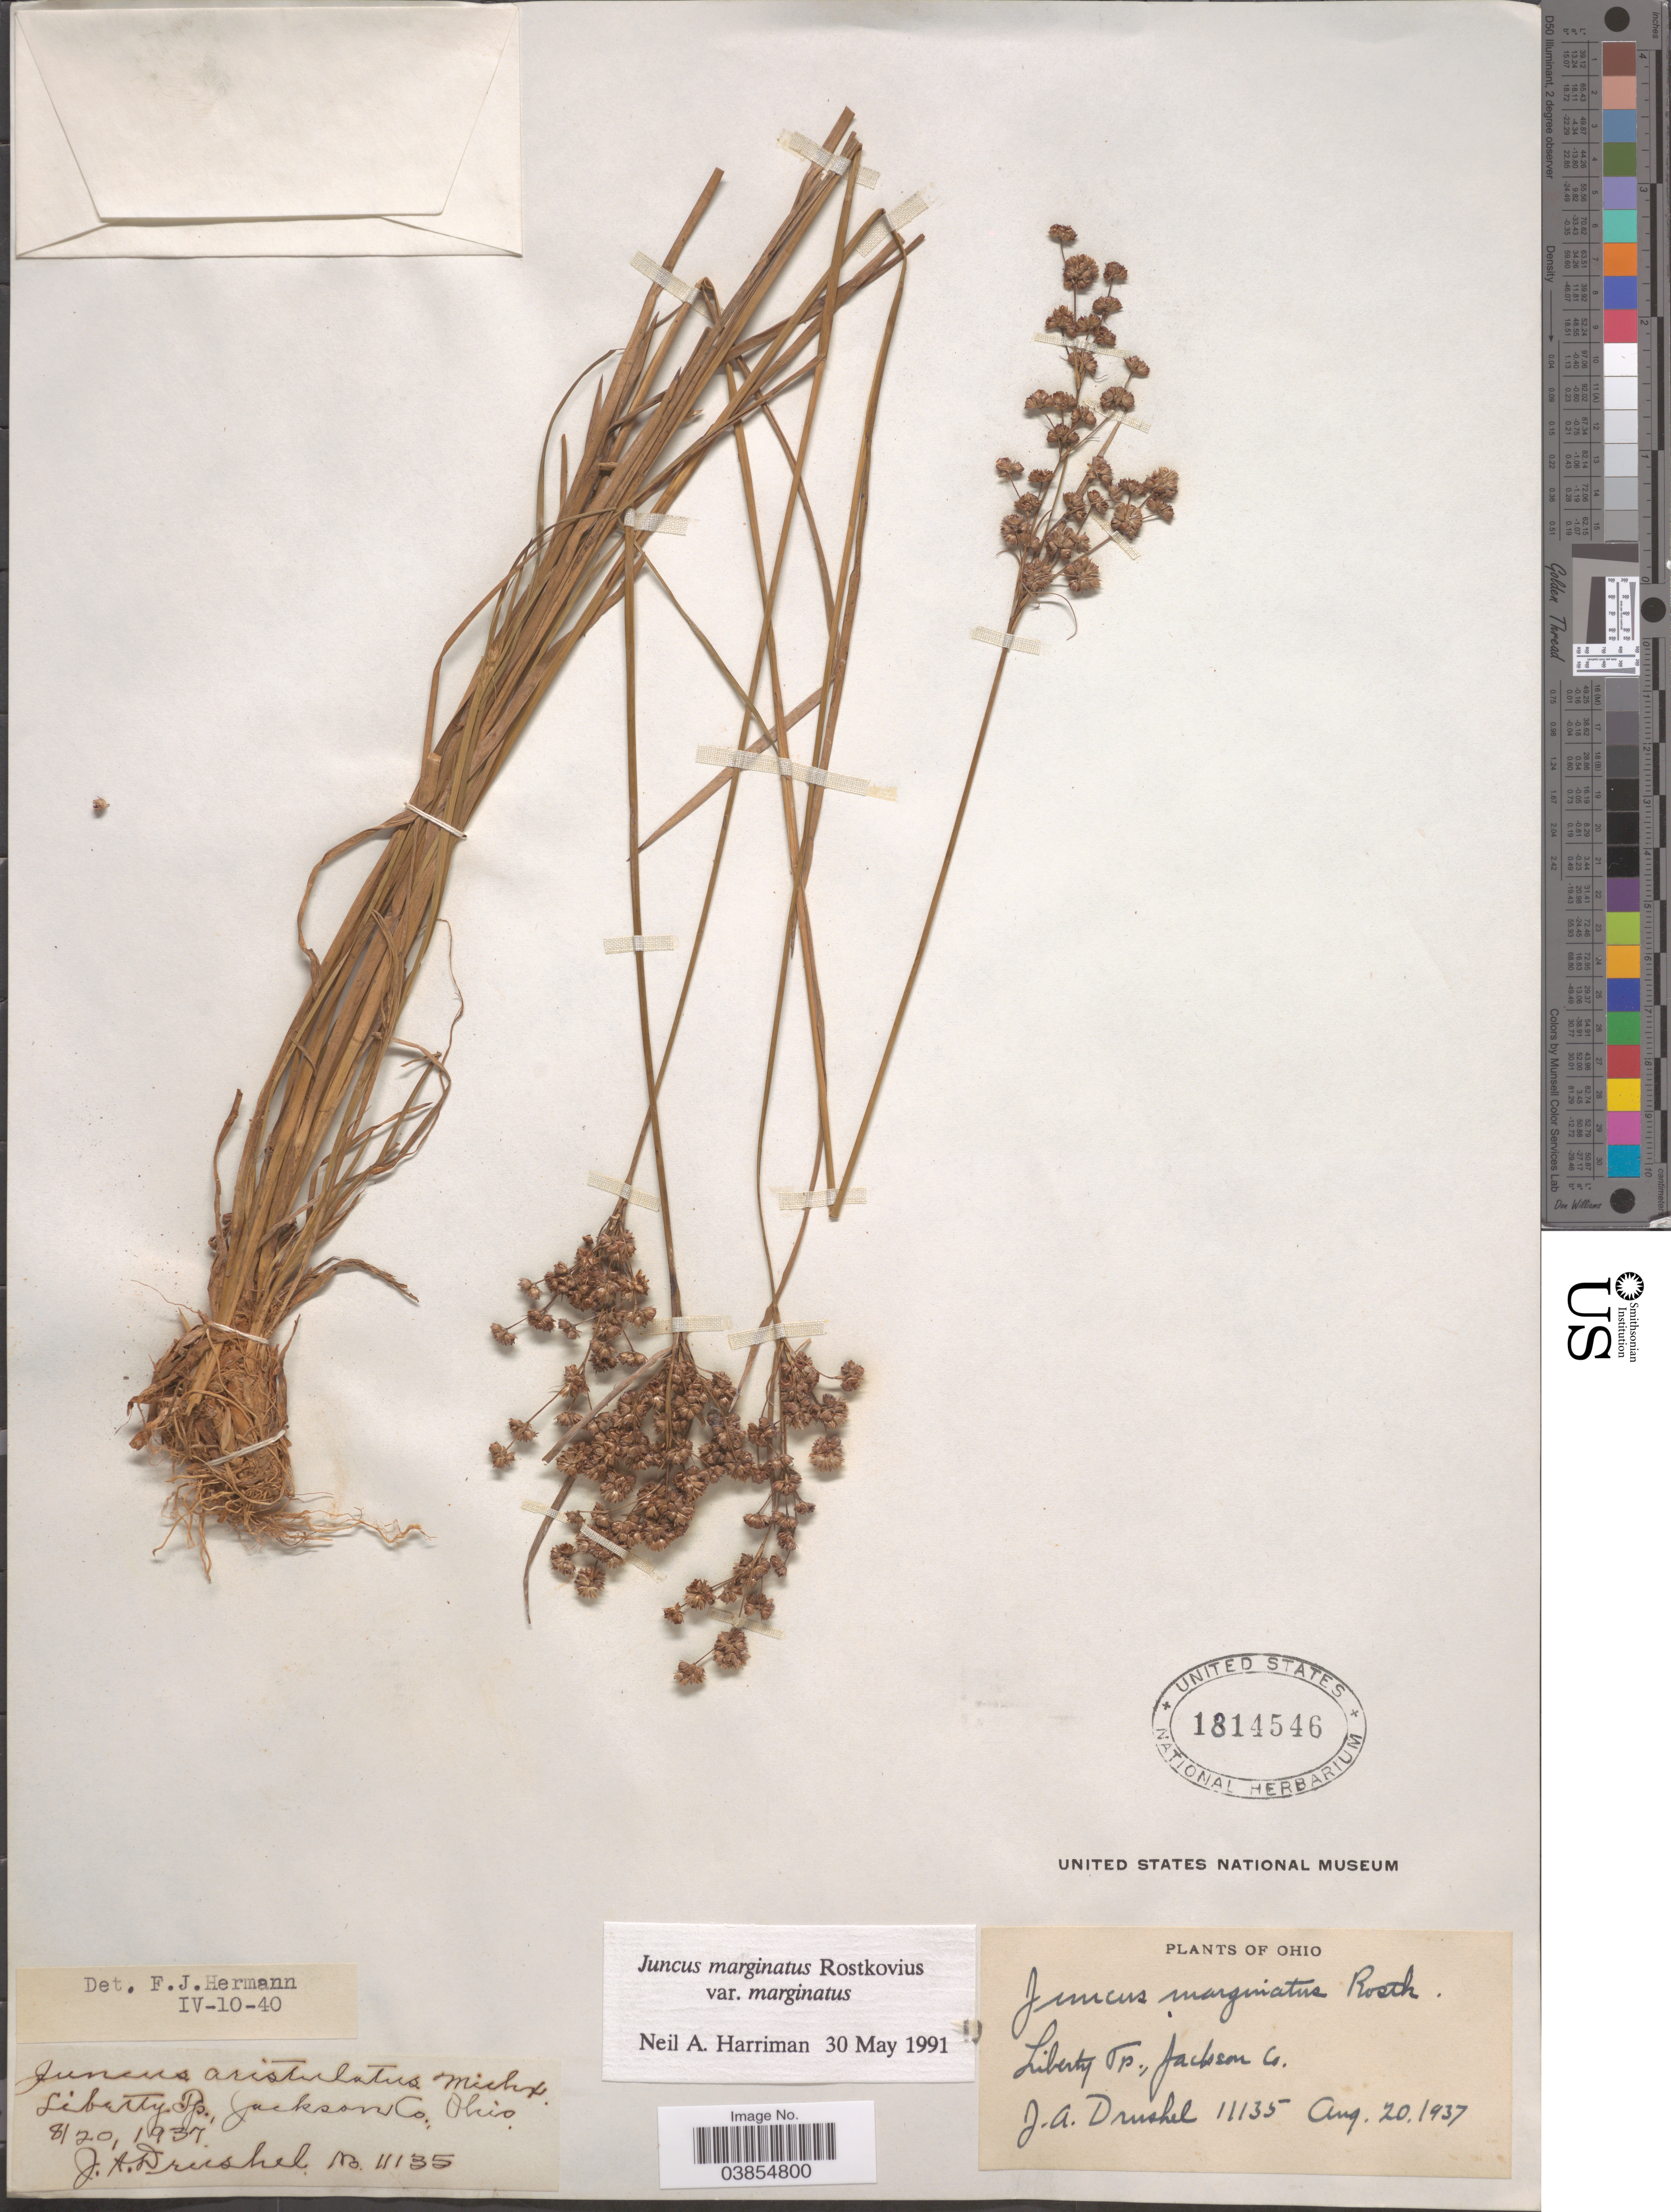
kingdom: Plantae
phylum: Tracheophyta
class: Liliopsida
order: Poales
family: Juncaceae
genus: Juncus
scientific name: Juncus marginatus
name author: Rostk.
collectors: J. A. Drushel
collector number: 11135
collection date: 1937-08-20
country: United States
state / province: Ohio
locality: Liberty Tp., Jackson Co.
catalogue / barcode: US 1814546